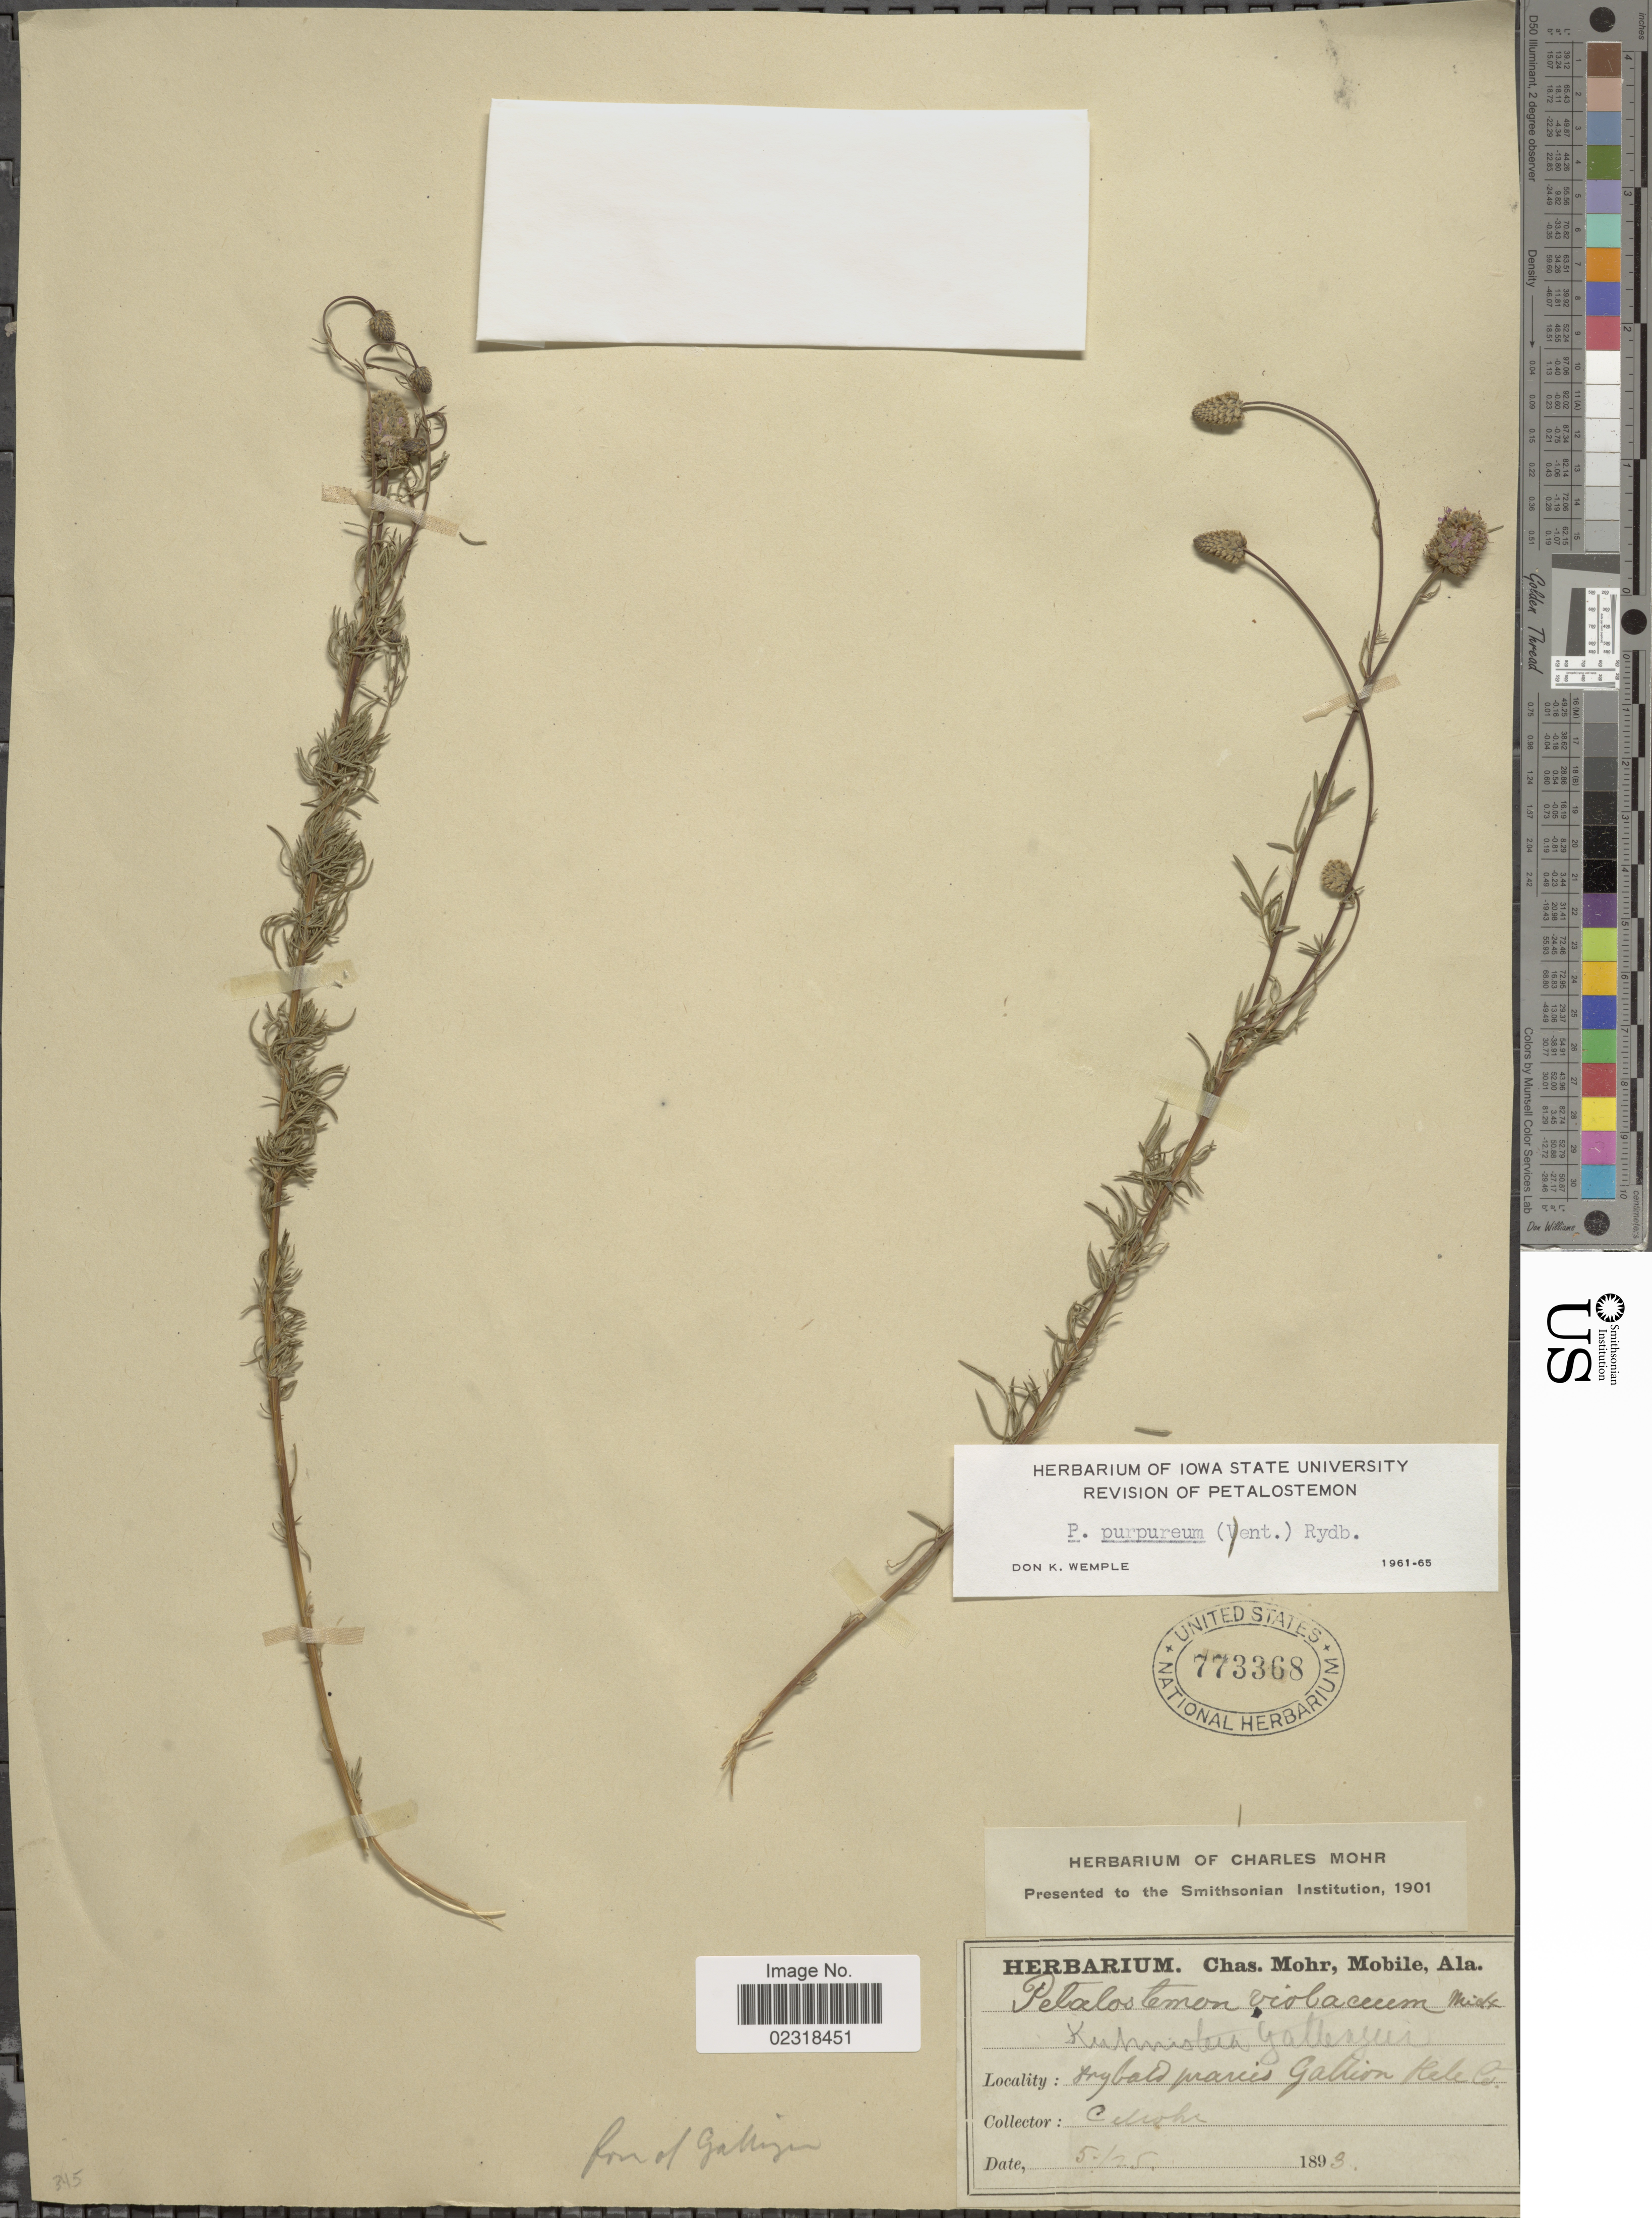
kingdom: Plantae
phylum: Tracheophyta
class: Magnoliopsida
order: Fabales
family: Fabaceae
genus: Dalea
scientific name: Dalea purpurea var. purpurea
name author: Vent.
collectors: C. T. Mohr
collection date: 1893-05-25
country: United States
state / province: Alabama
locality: Gallion Hale Co.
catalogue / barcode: US 773368